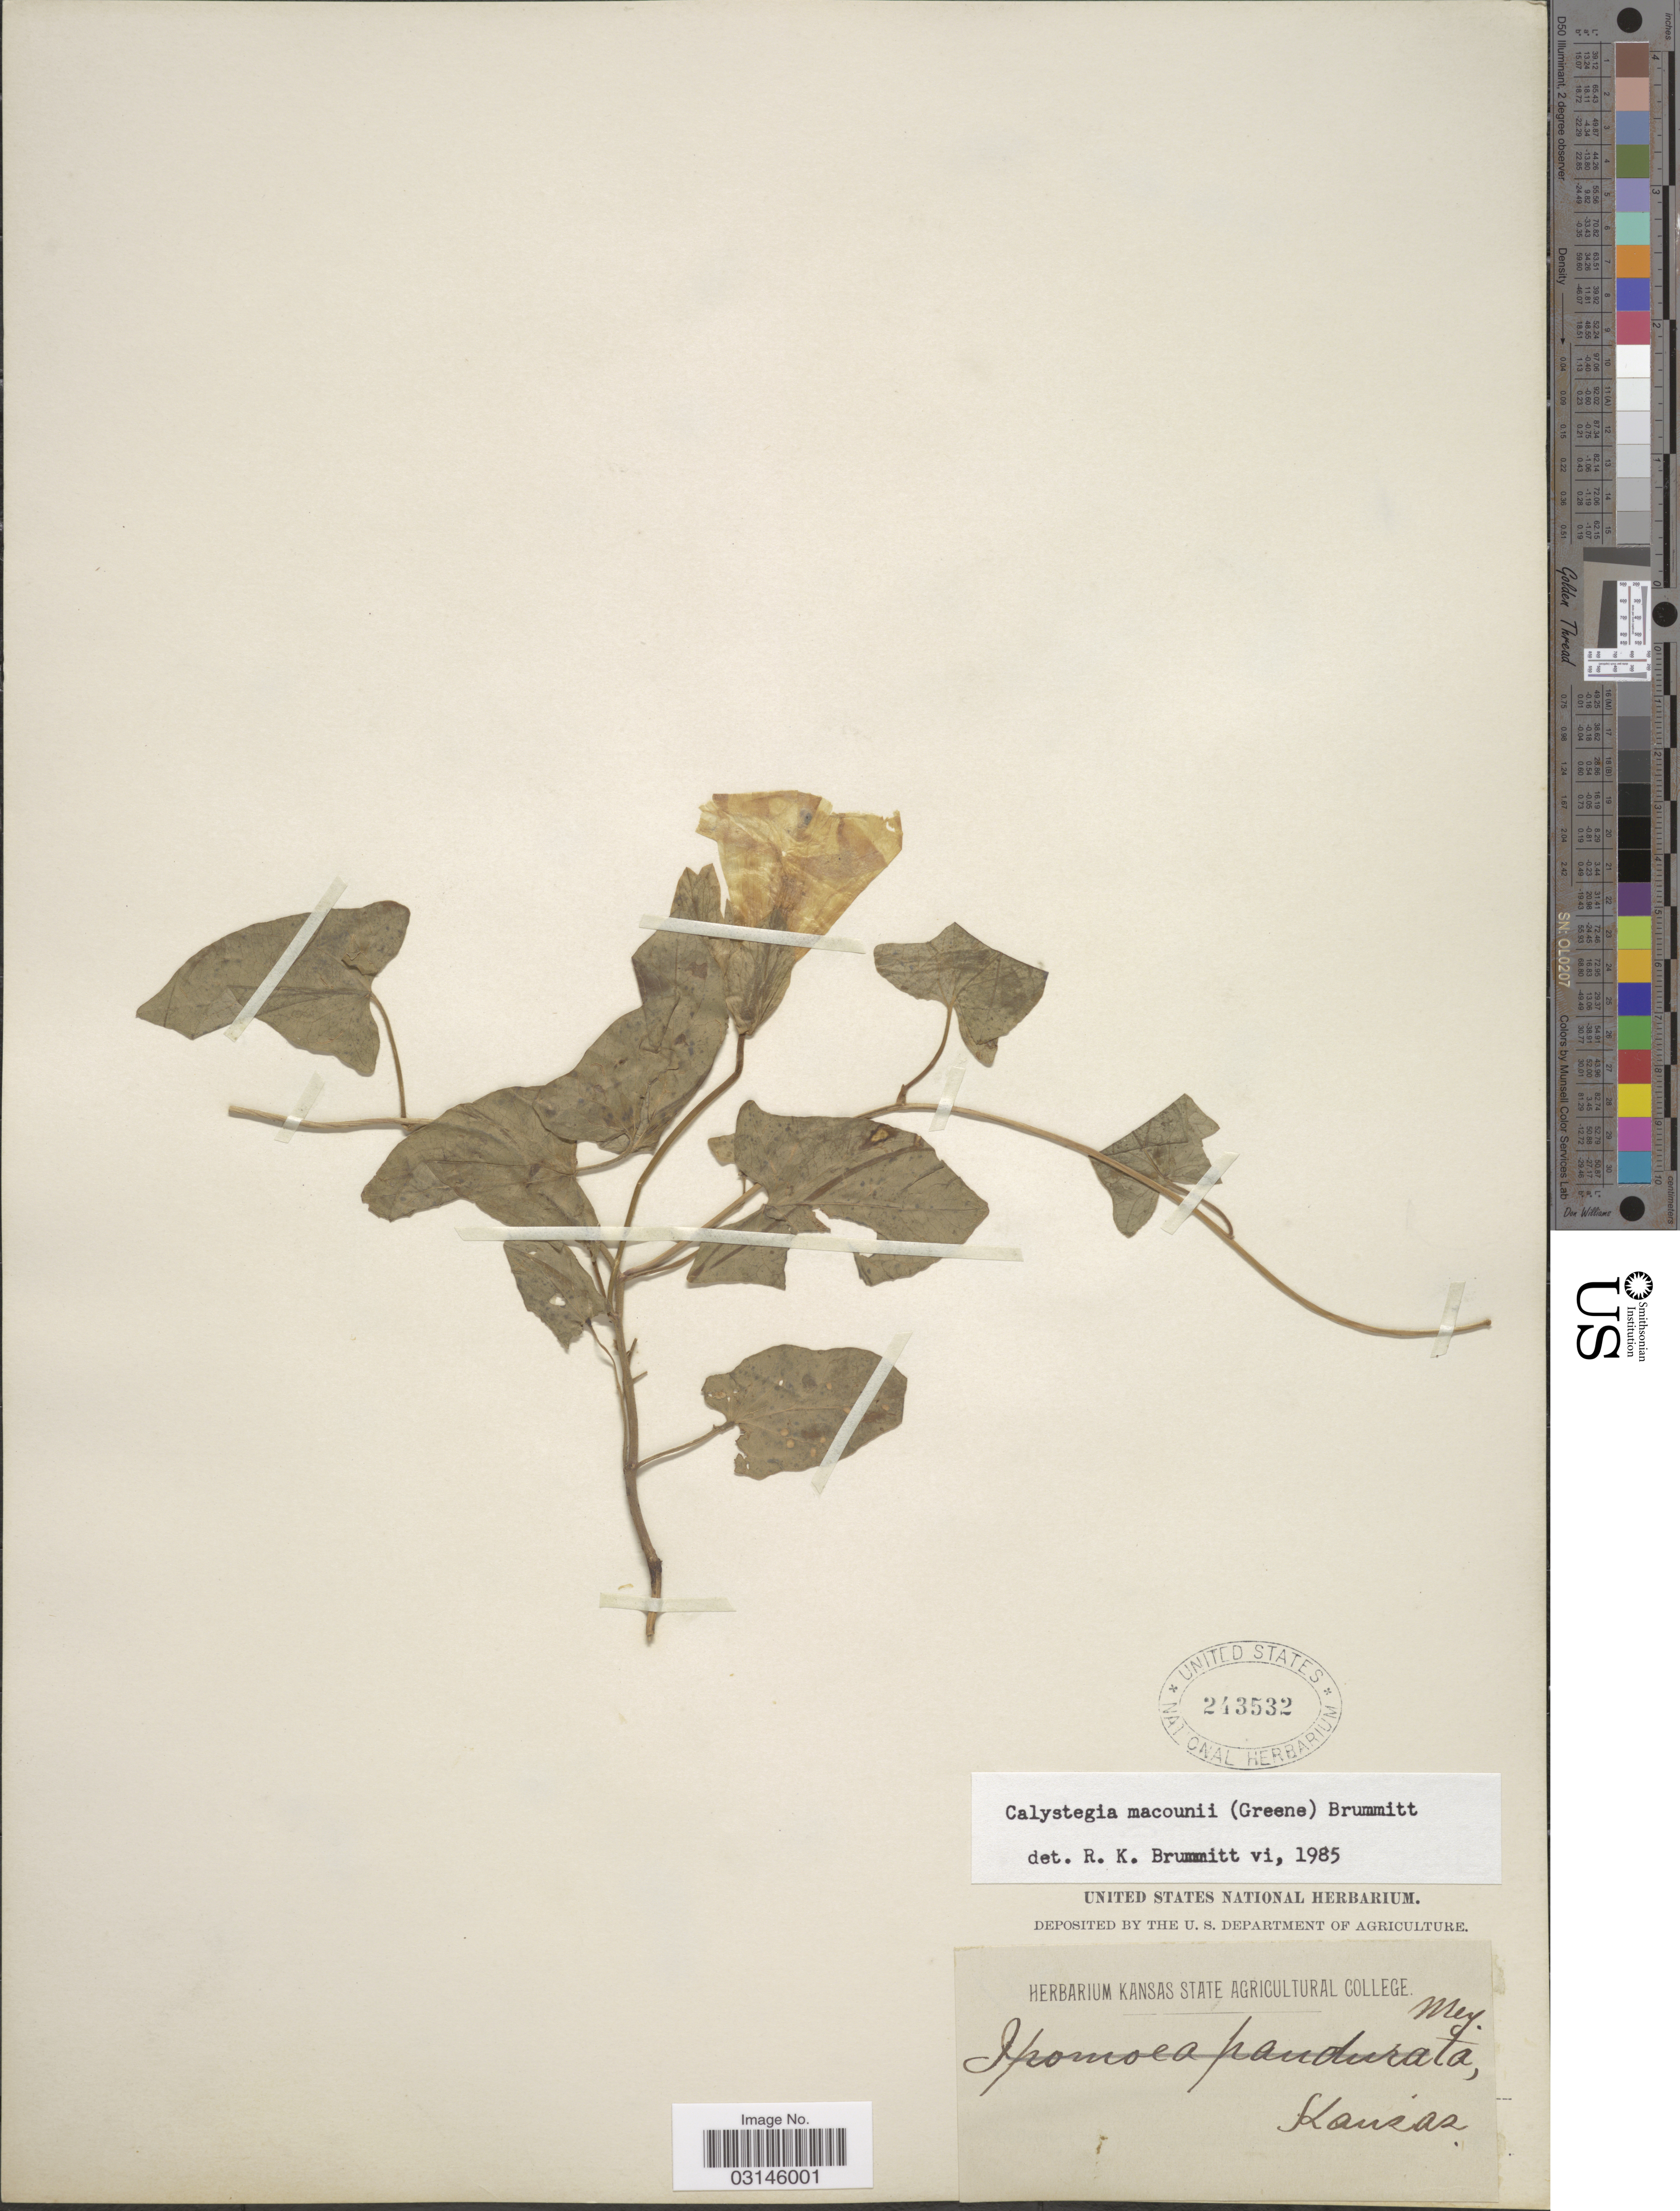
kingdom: Plantae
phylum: Tracheophyta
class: Magnoliopsida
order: Solanales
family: Convolvulaceae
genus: Calystegia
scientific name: Calystegia macounii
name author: (Greene) Brummitt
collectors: ex herb. Kansas State Agricultural College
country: United States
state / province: Kansas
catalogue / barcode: US 243532